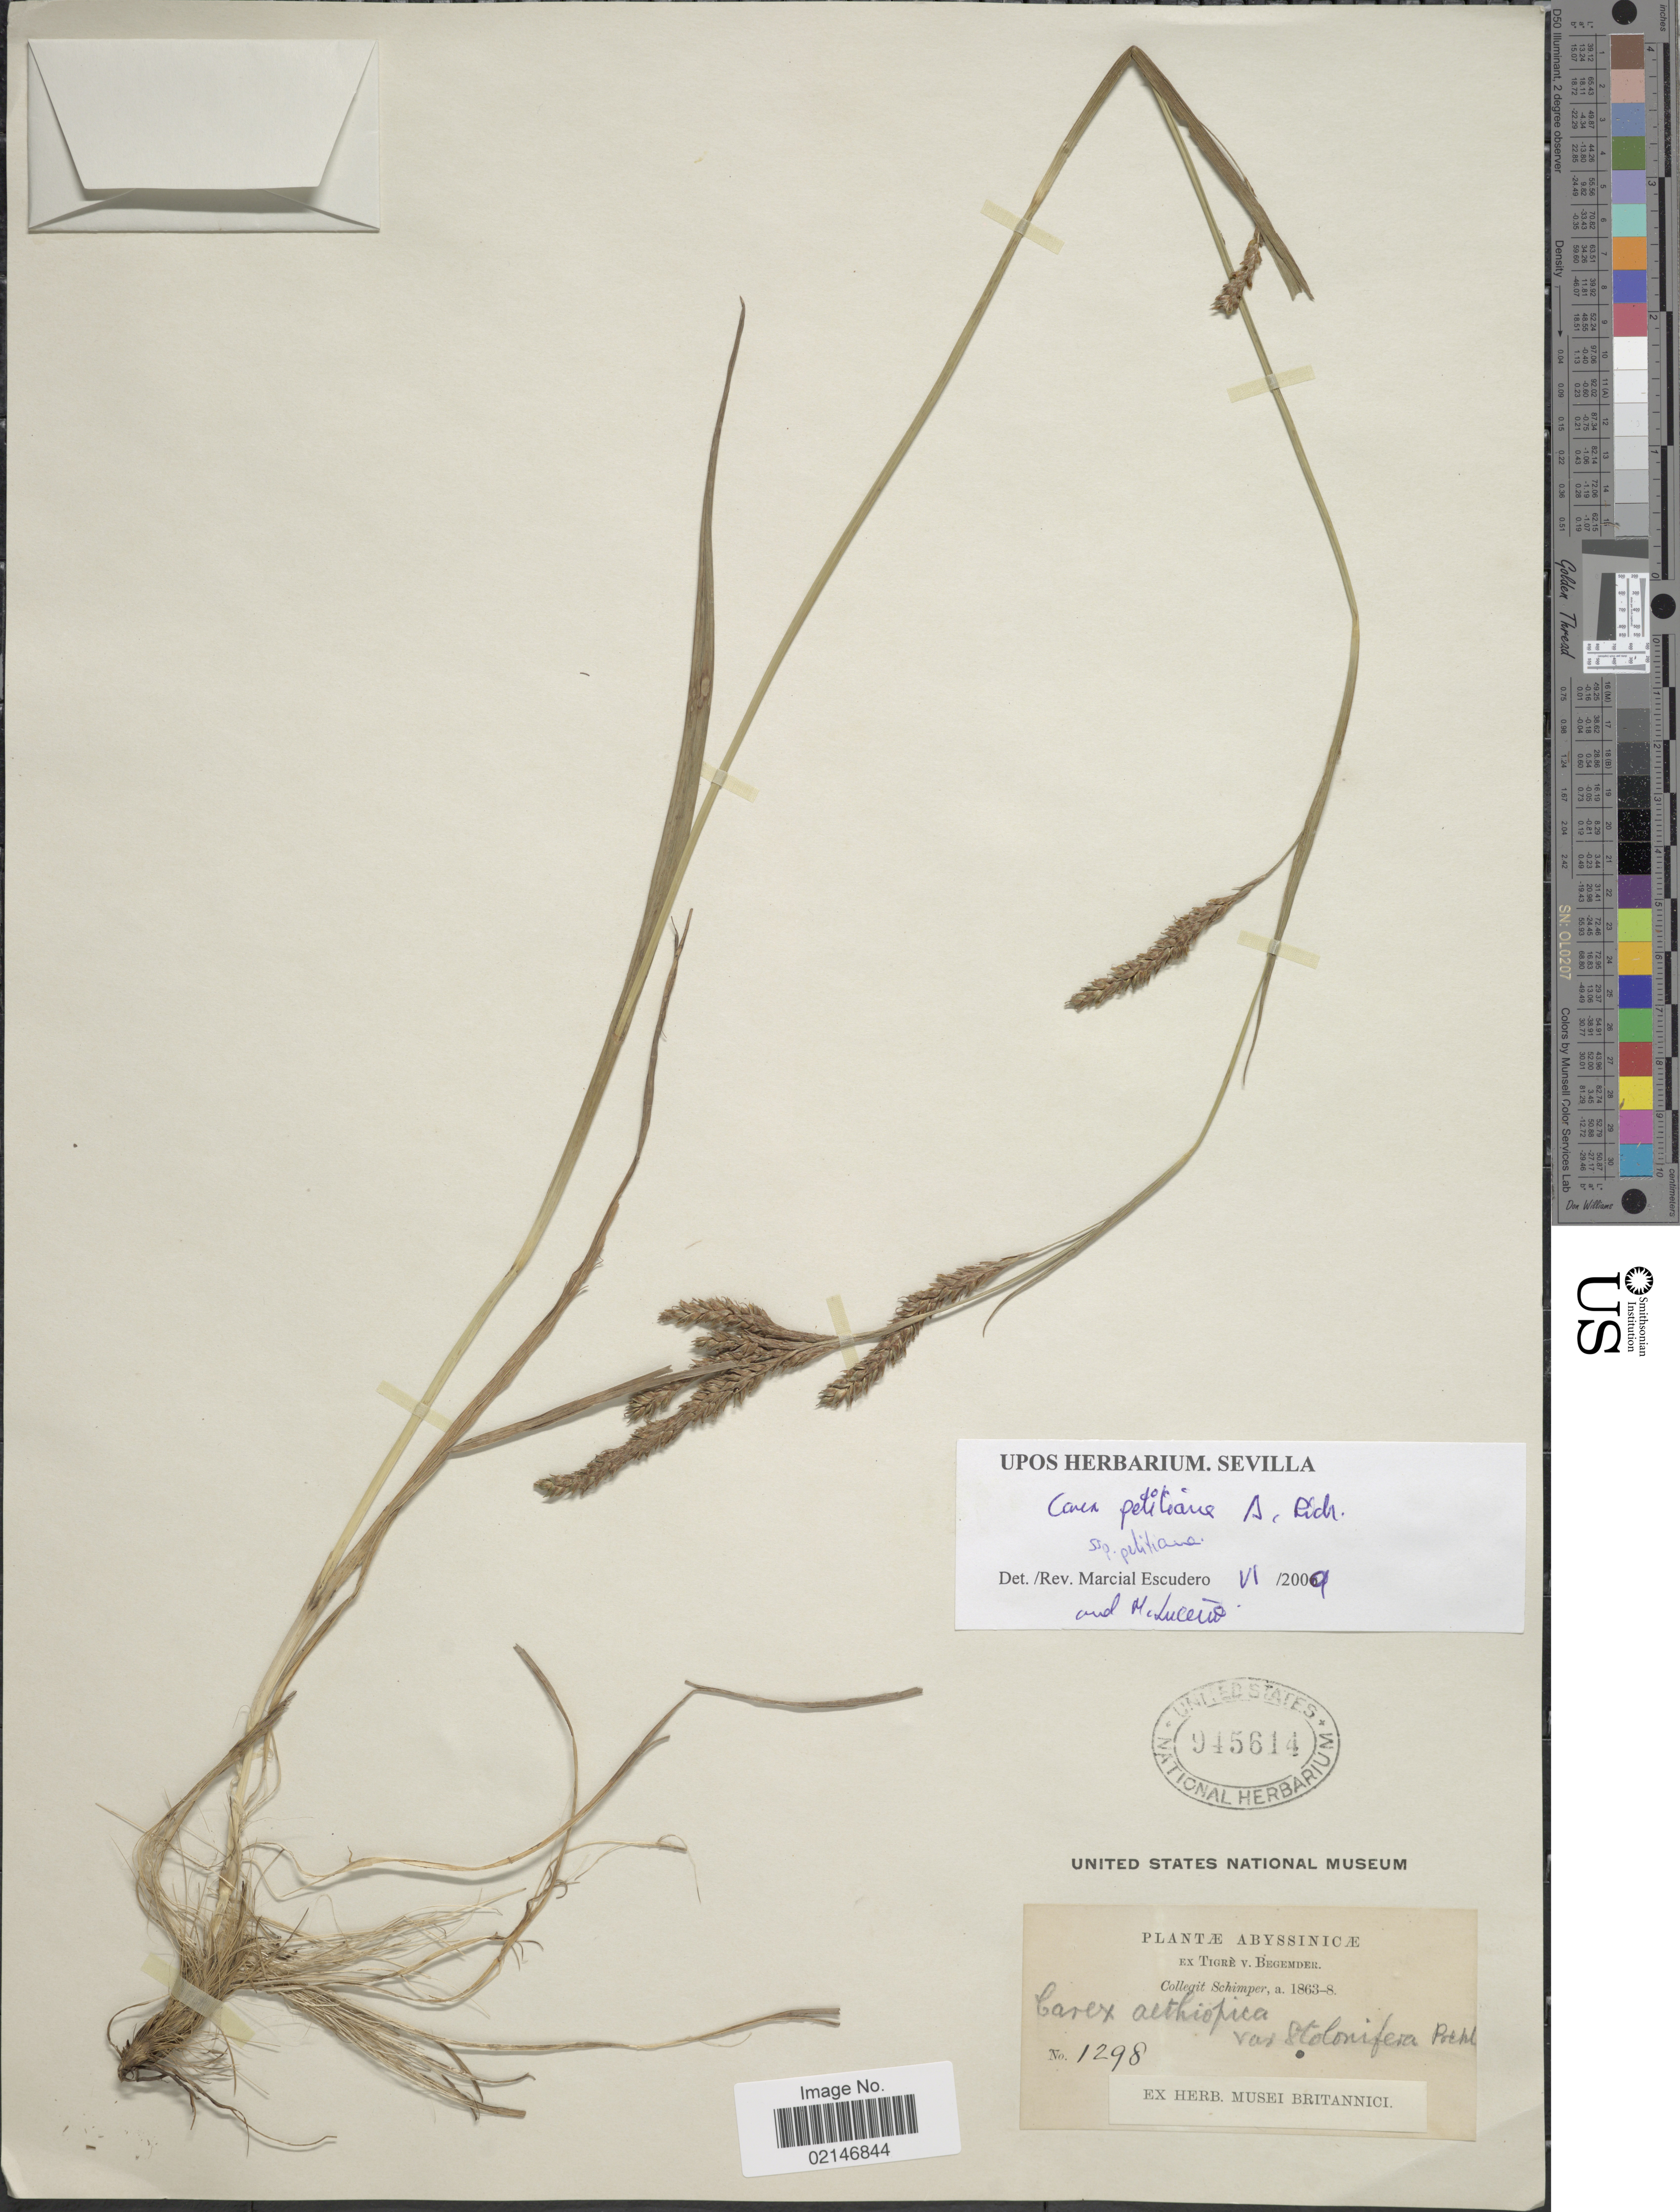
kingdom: Plantae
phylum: Tracheophyta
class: Liliopsida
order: Poales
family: Cyperaceae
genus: Carex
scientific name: Carex petitiana subsp. petitiana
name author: A. Rich.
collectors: -. Schimper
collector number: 1298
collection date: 1863/1868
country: Eritrea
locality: Abyssinicae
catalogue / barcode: US 945614